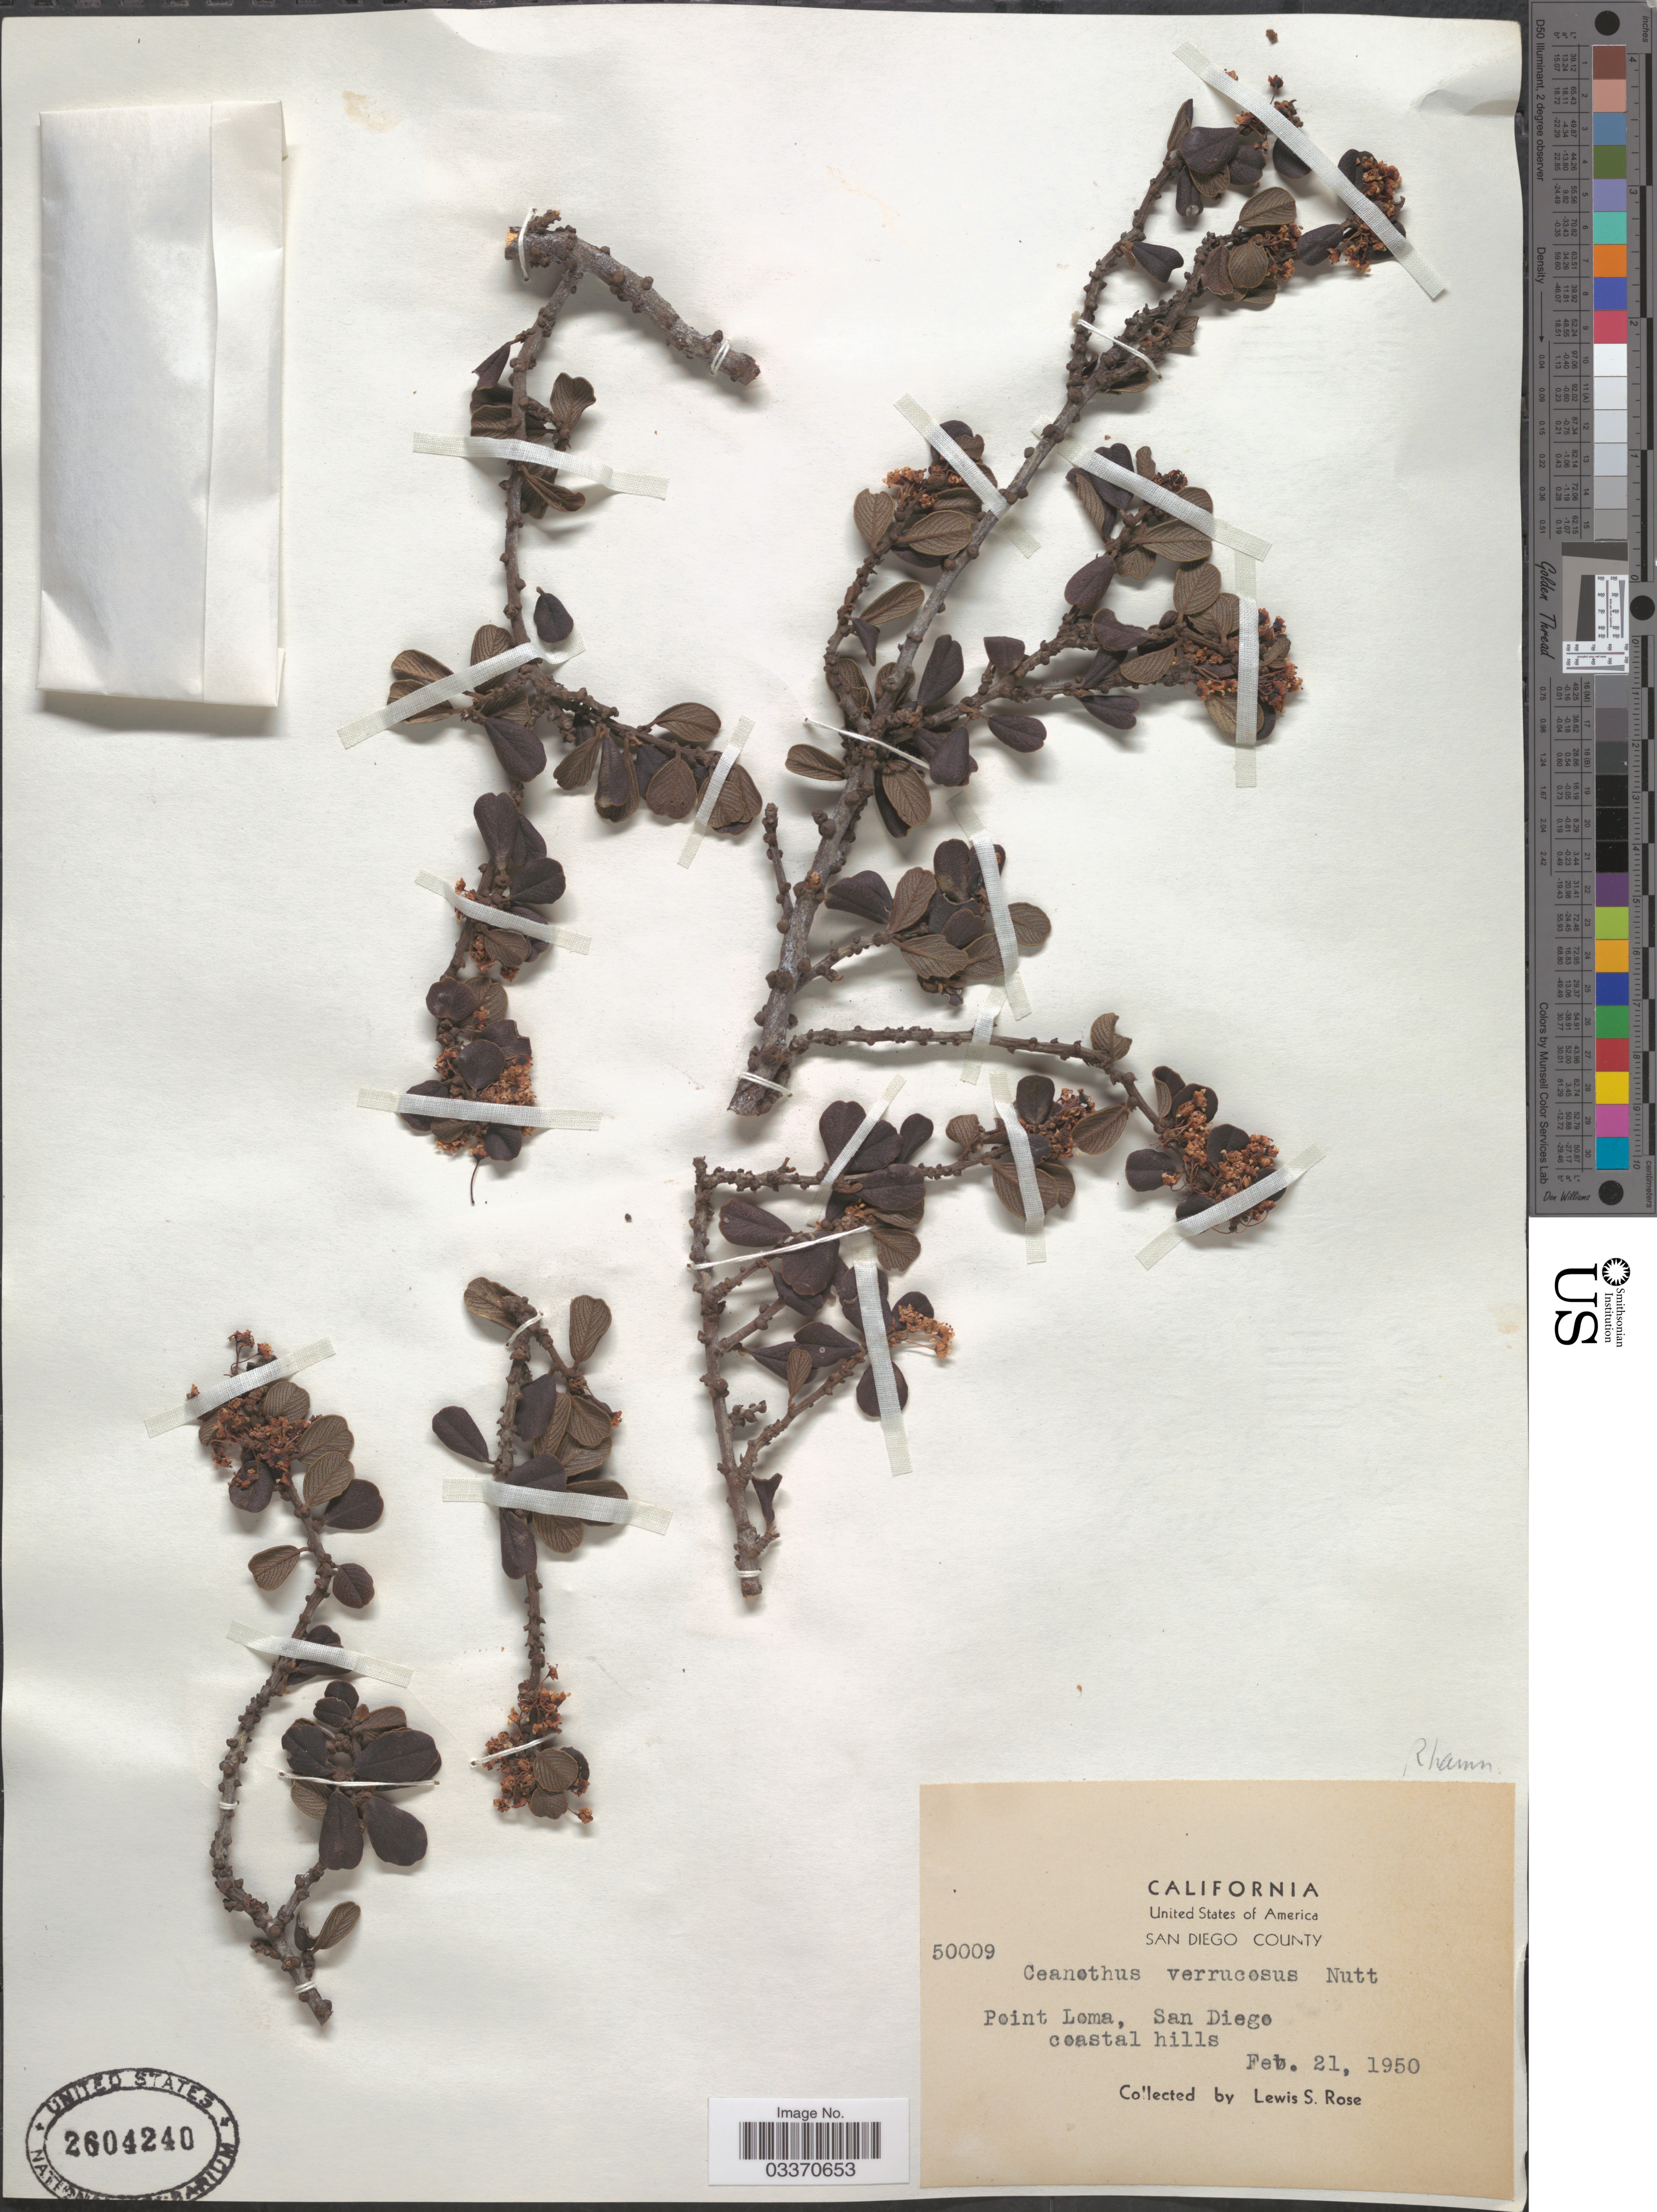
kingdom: Plantae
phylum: Tracheophyta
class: Magnoliopsida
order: Rosales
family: Rhamnaceae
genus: Ceanothus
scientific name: Ceanothus verrucosus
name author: Nutt.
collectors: L. S. Rose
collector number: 50009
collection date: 1950-02-21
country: United States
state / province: California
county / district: San Diego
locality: San Diego County. Point Loma, San Diego.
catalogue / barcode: US 2604240